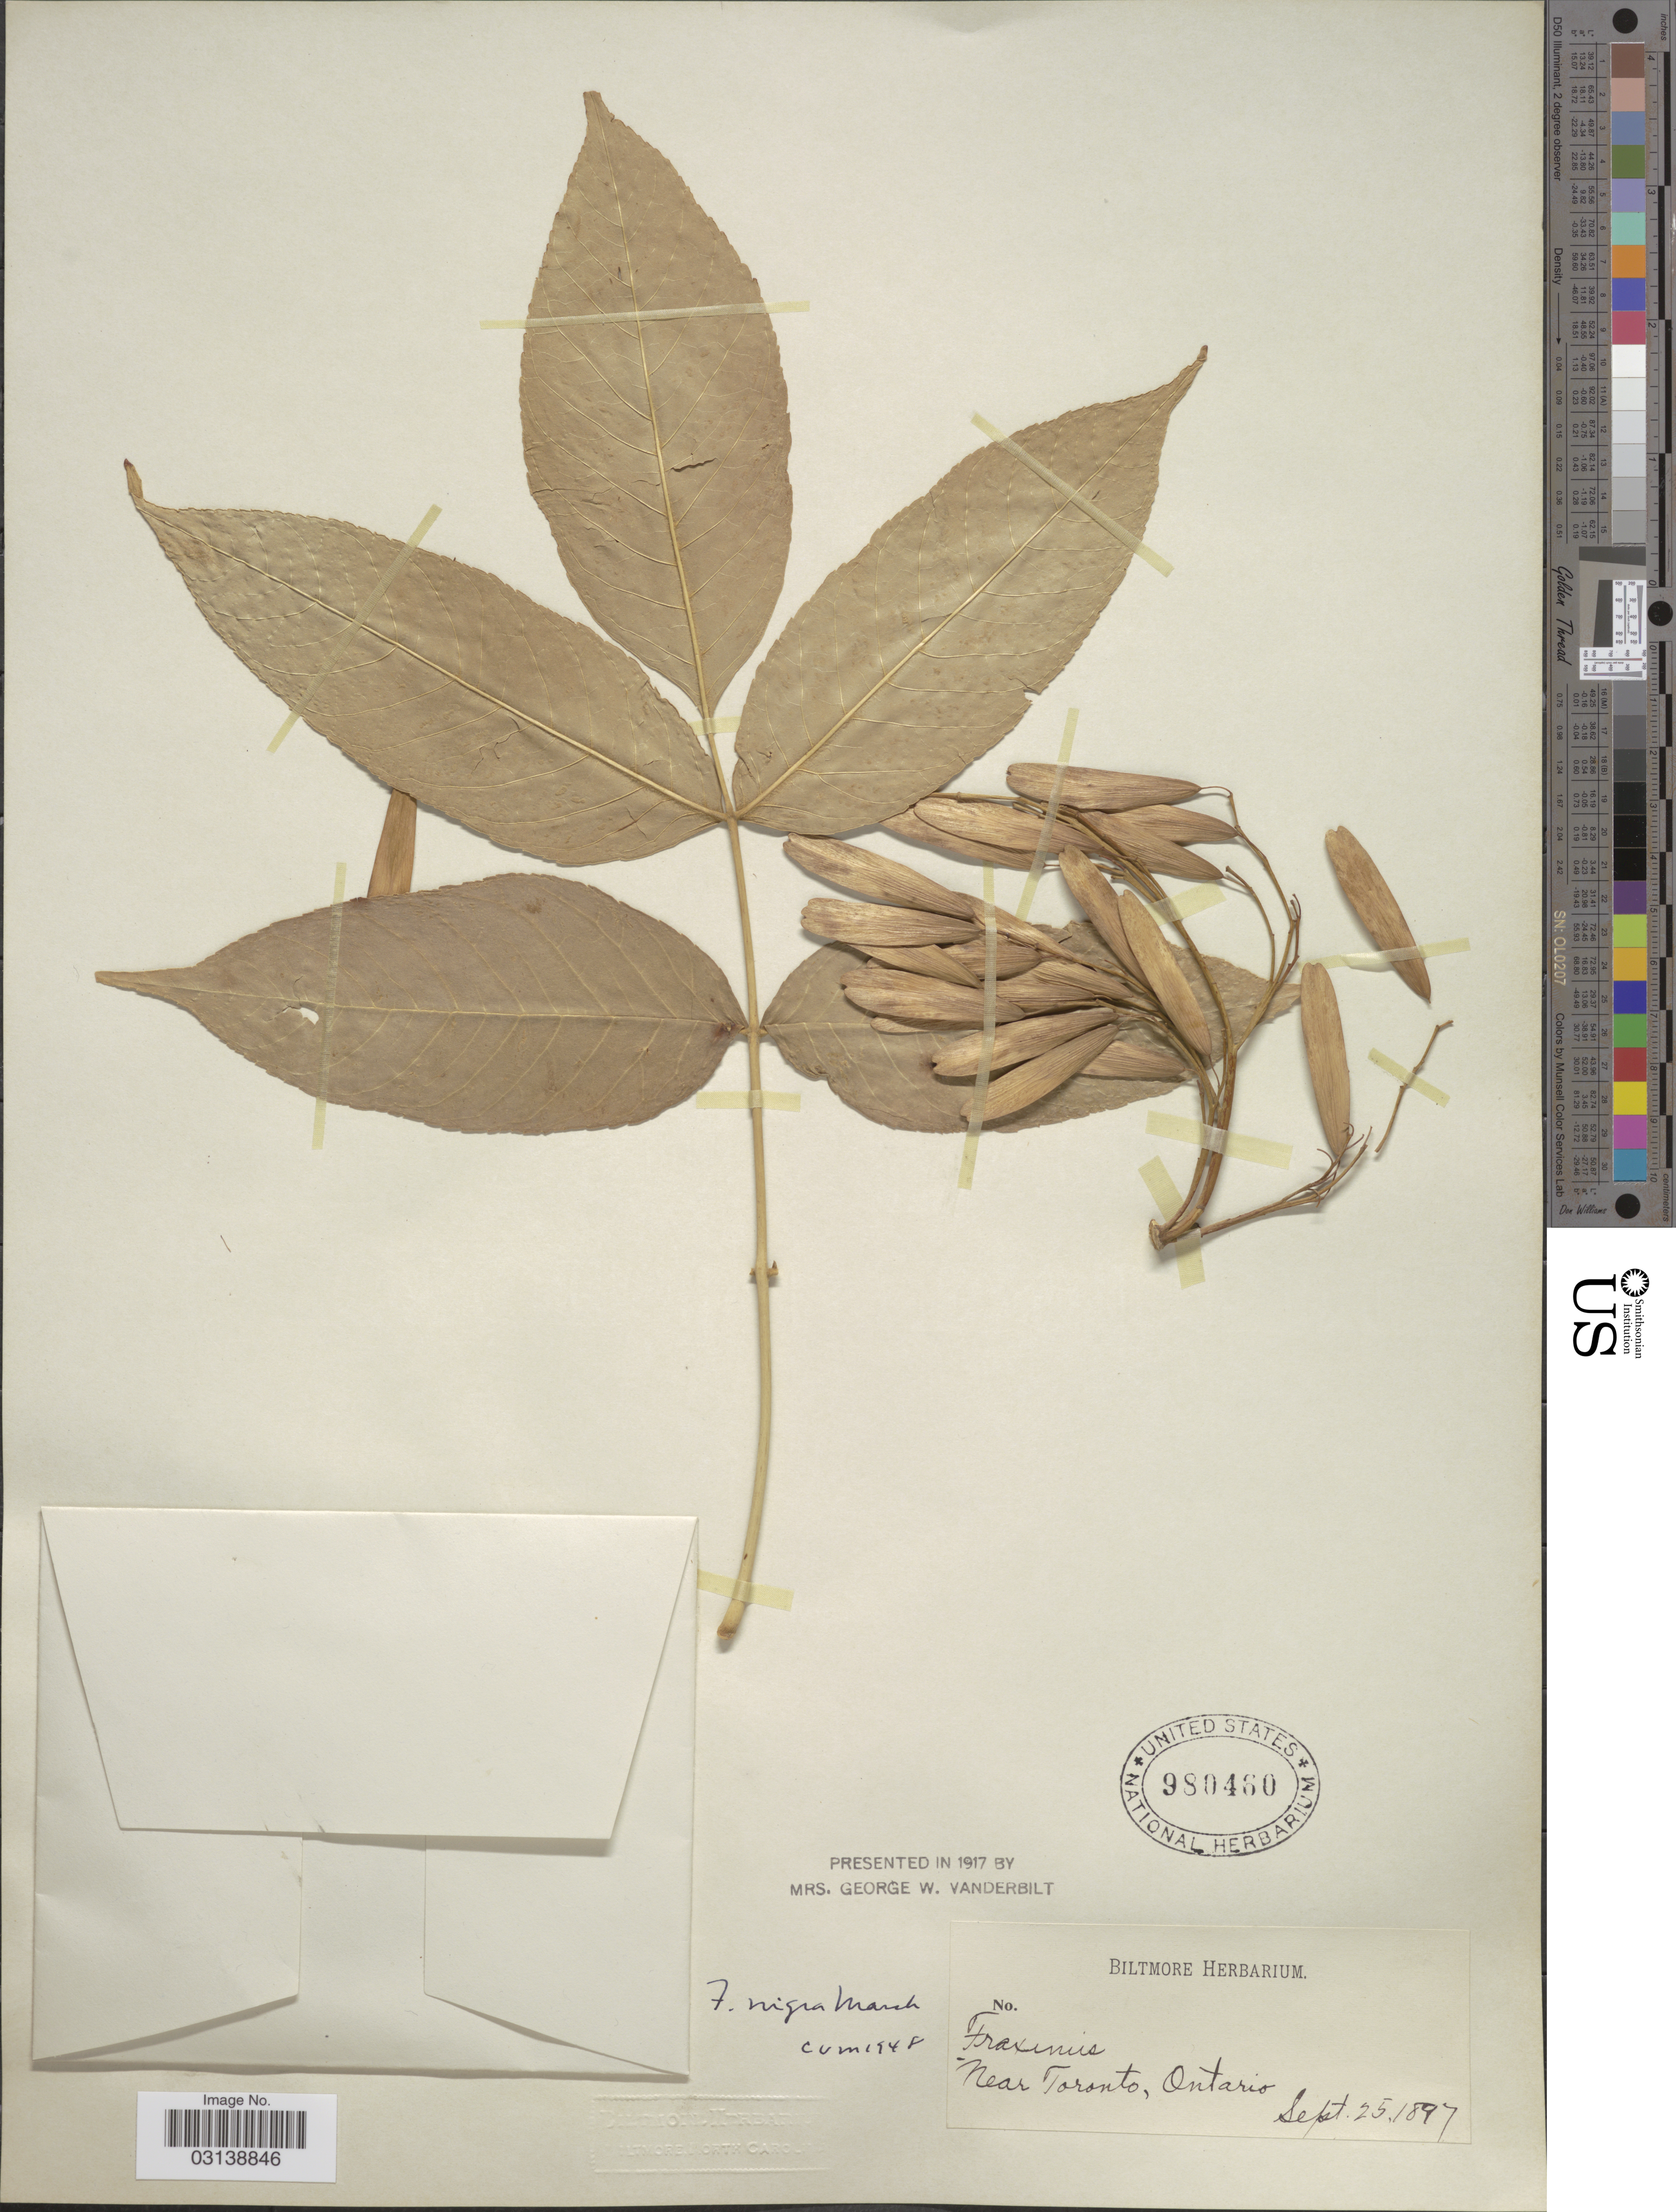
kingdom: Plantae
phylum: Tracheophyta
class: Magnoliopsida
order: Lamiales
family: Oleaceae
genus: Fraxinus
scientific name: Fraxinus nigra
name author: Marshall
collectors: ex herb. Biltmore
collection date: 1897-09-25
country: Canada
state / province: Ontario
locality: Near Toronto.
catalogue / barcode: US 980460